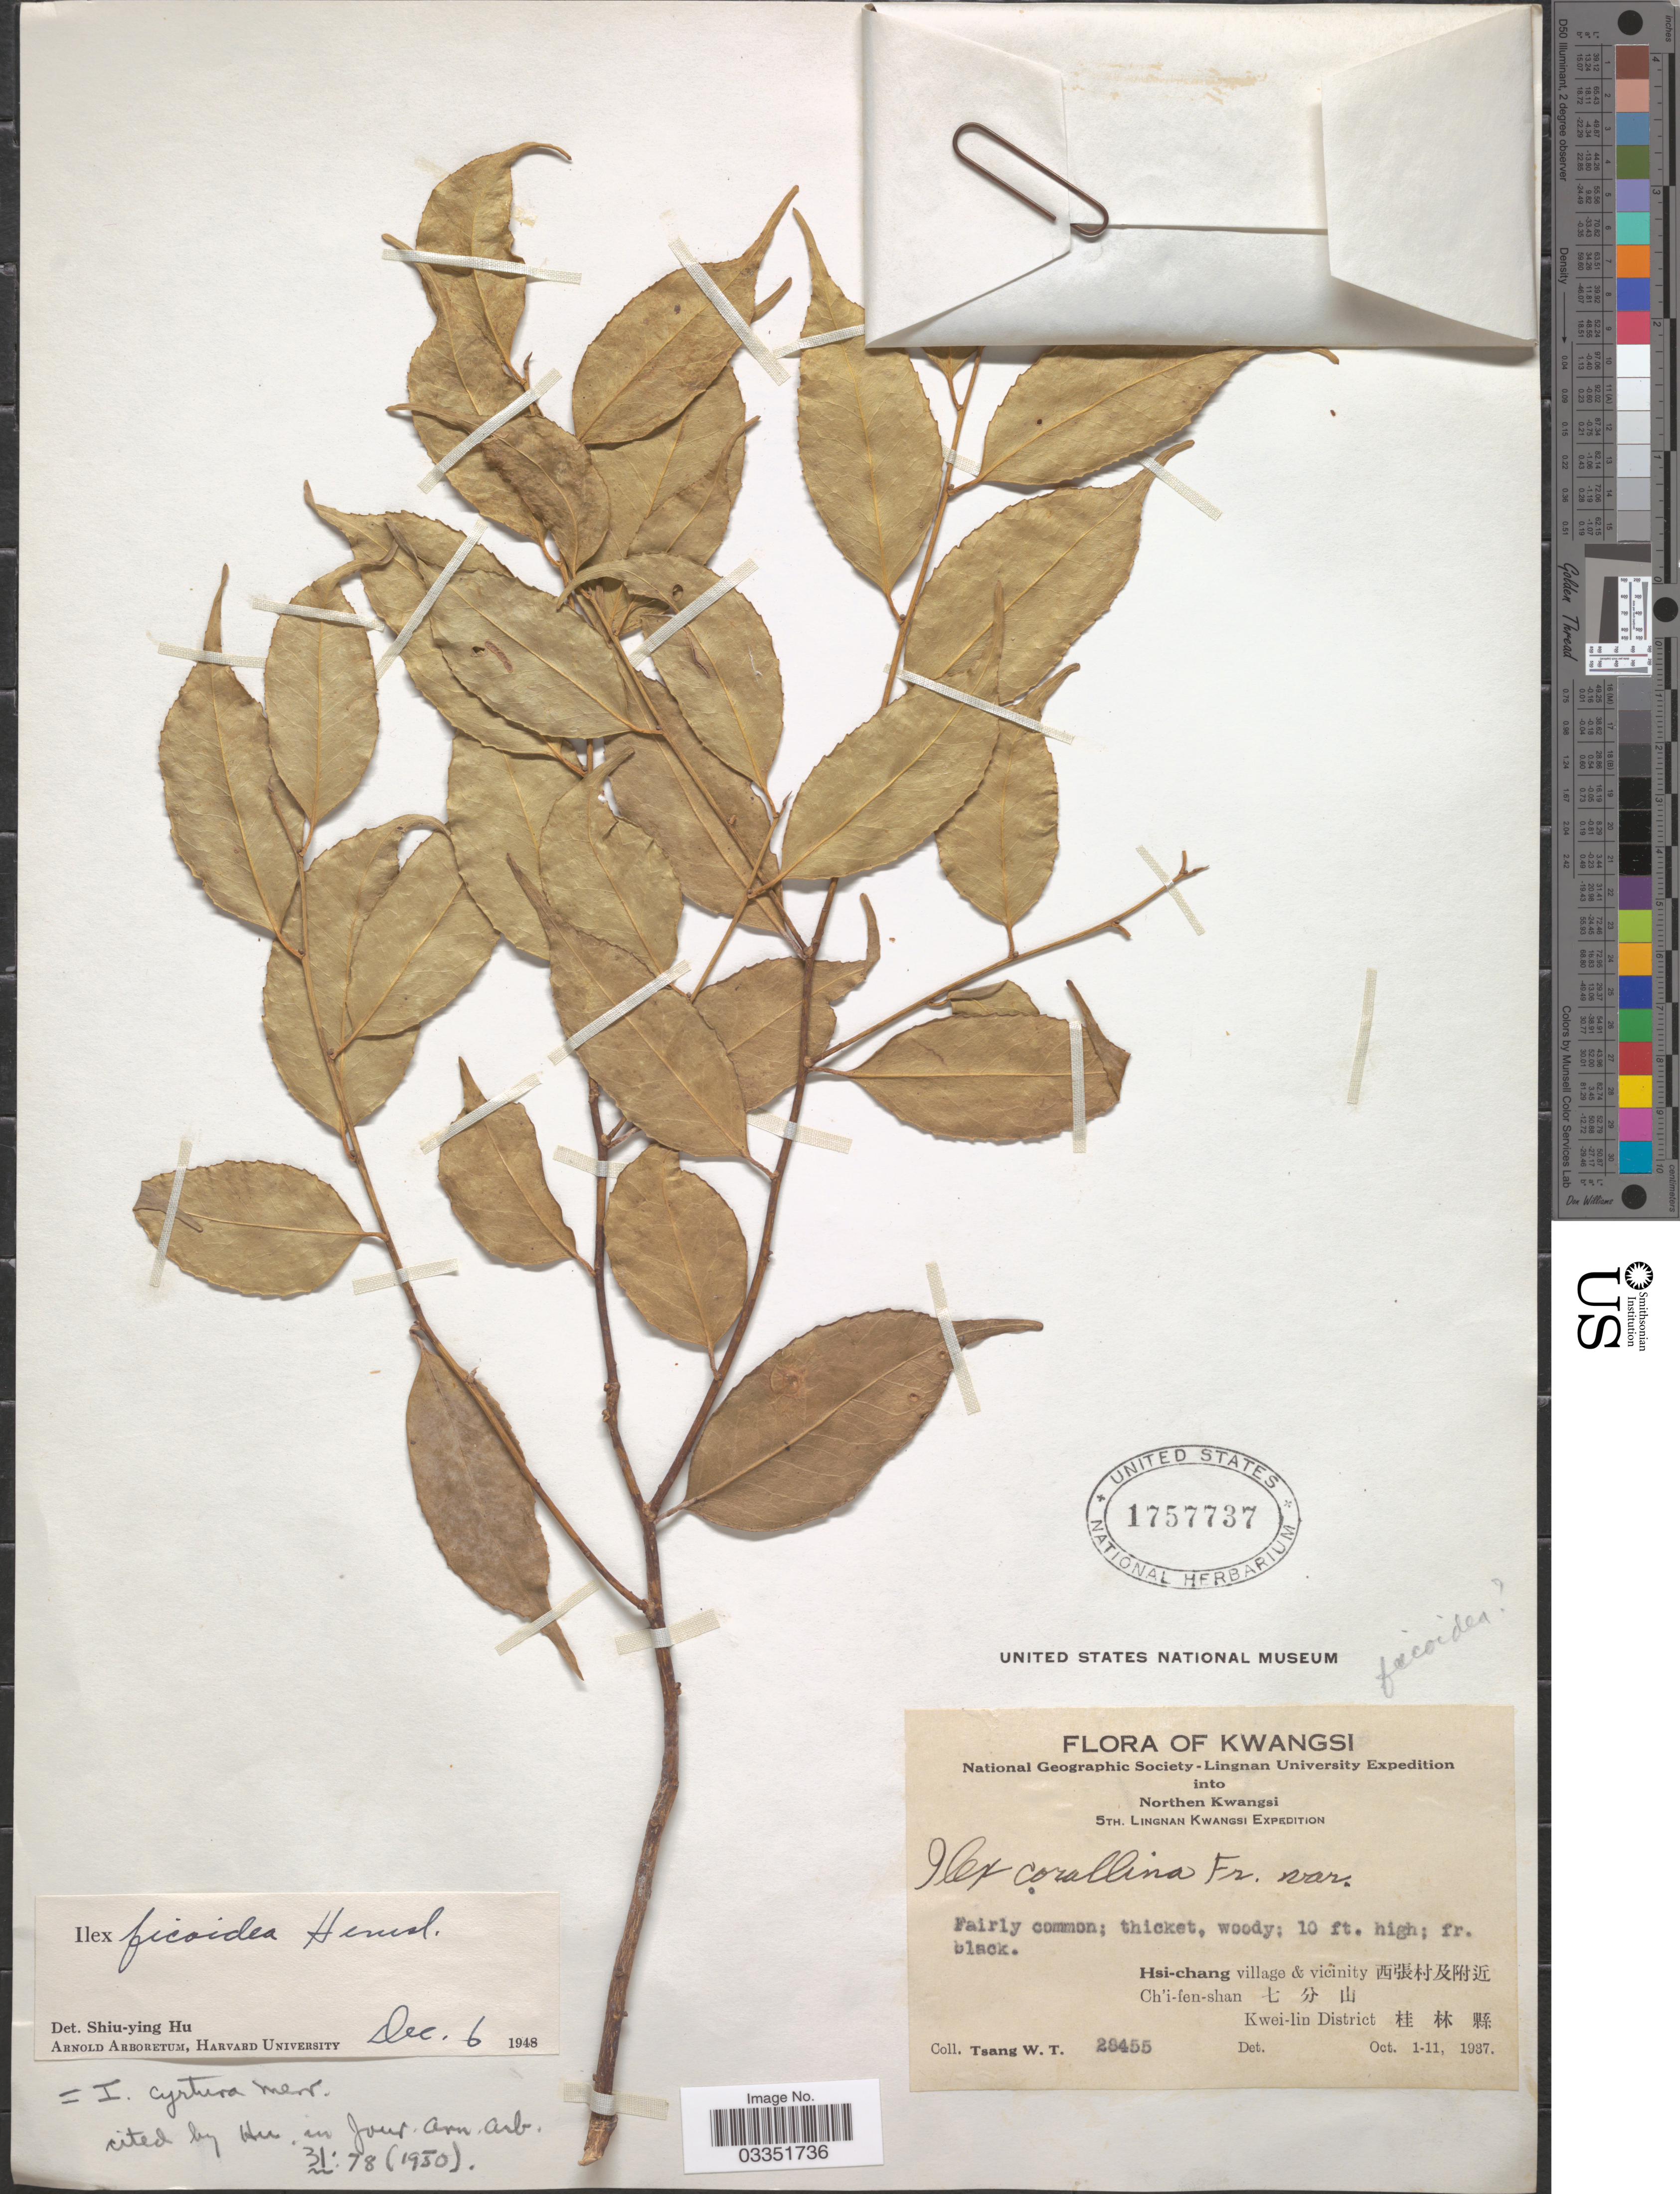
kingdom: Plantae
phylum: Tracheophyta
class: Magnoliopsida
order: Aquifoliales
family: Aquifoliaceae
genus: Ilex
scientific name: Ilex cyrtura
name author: Merr.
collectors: W. T. Tsang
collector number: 28455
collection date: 1937-10-01/1937-10-11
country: China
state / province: Jiangxi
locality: Kwangsi. Northern Kwangsi. Hsi-chang village & vicinity X. Ch'i-fen-shan. X. Kwei-lin District. X.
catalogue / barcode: US 1757737